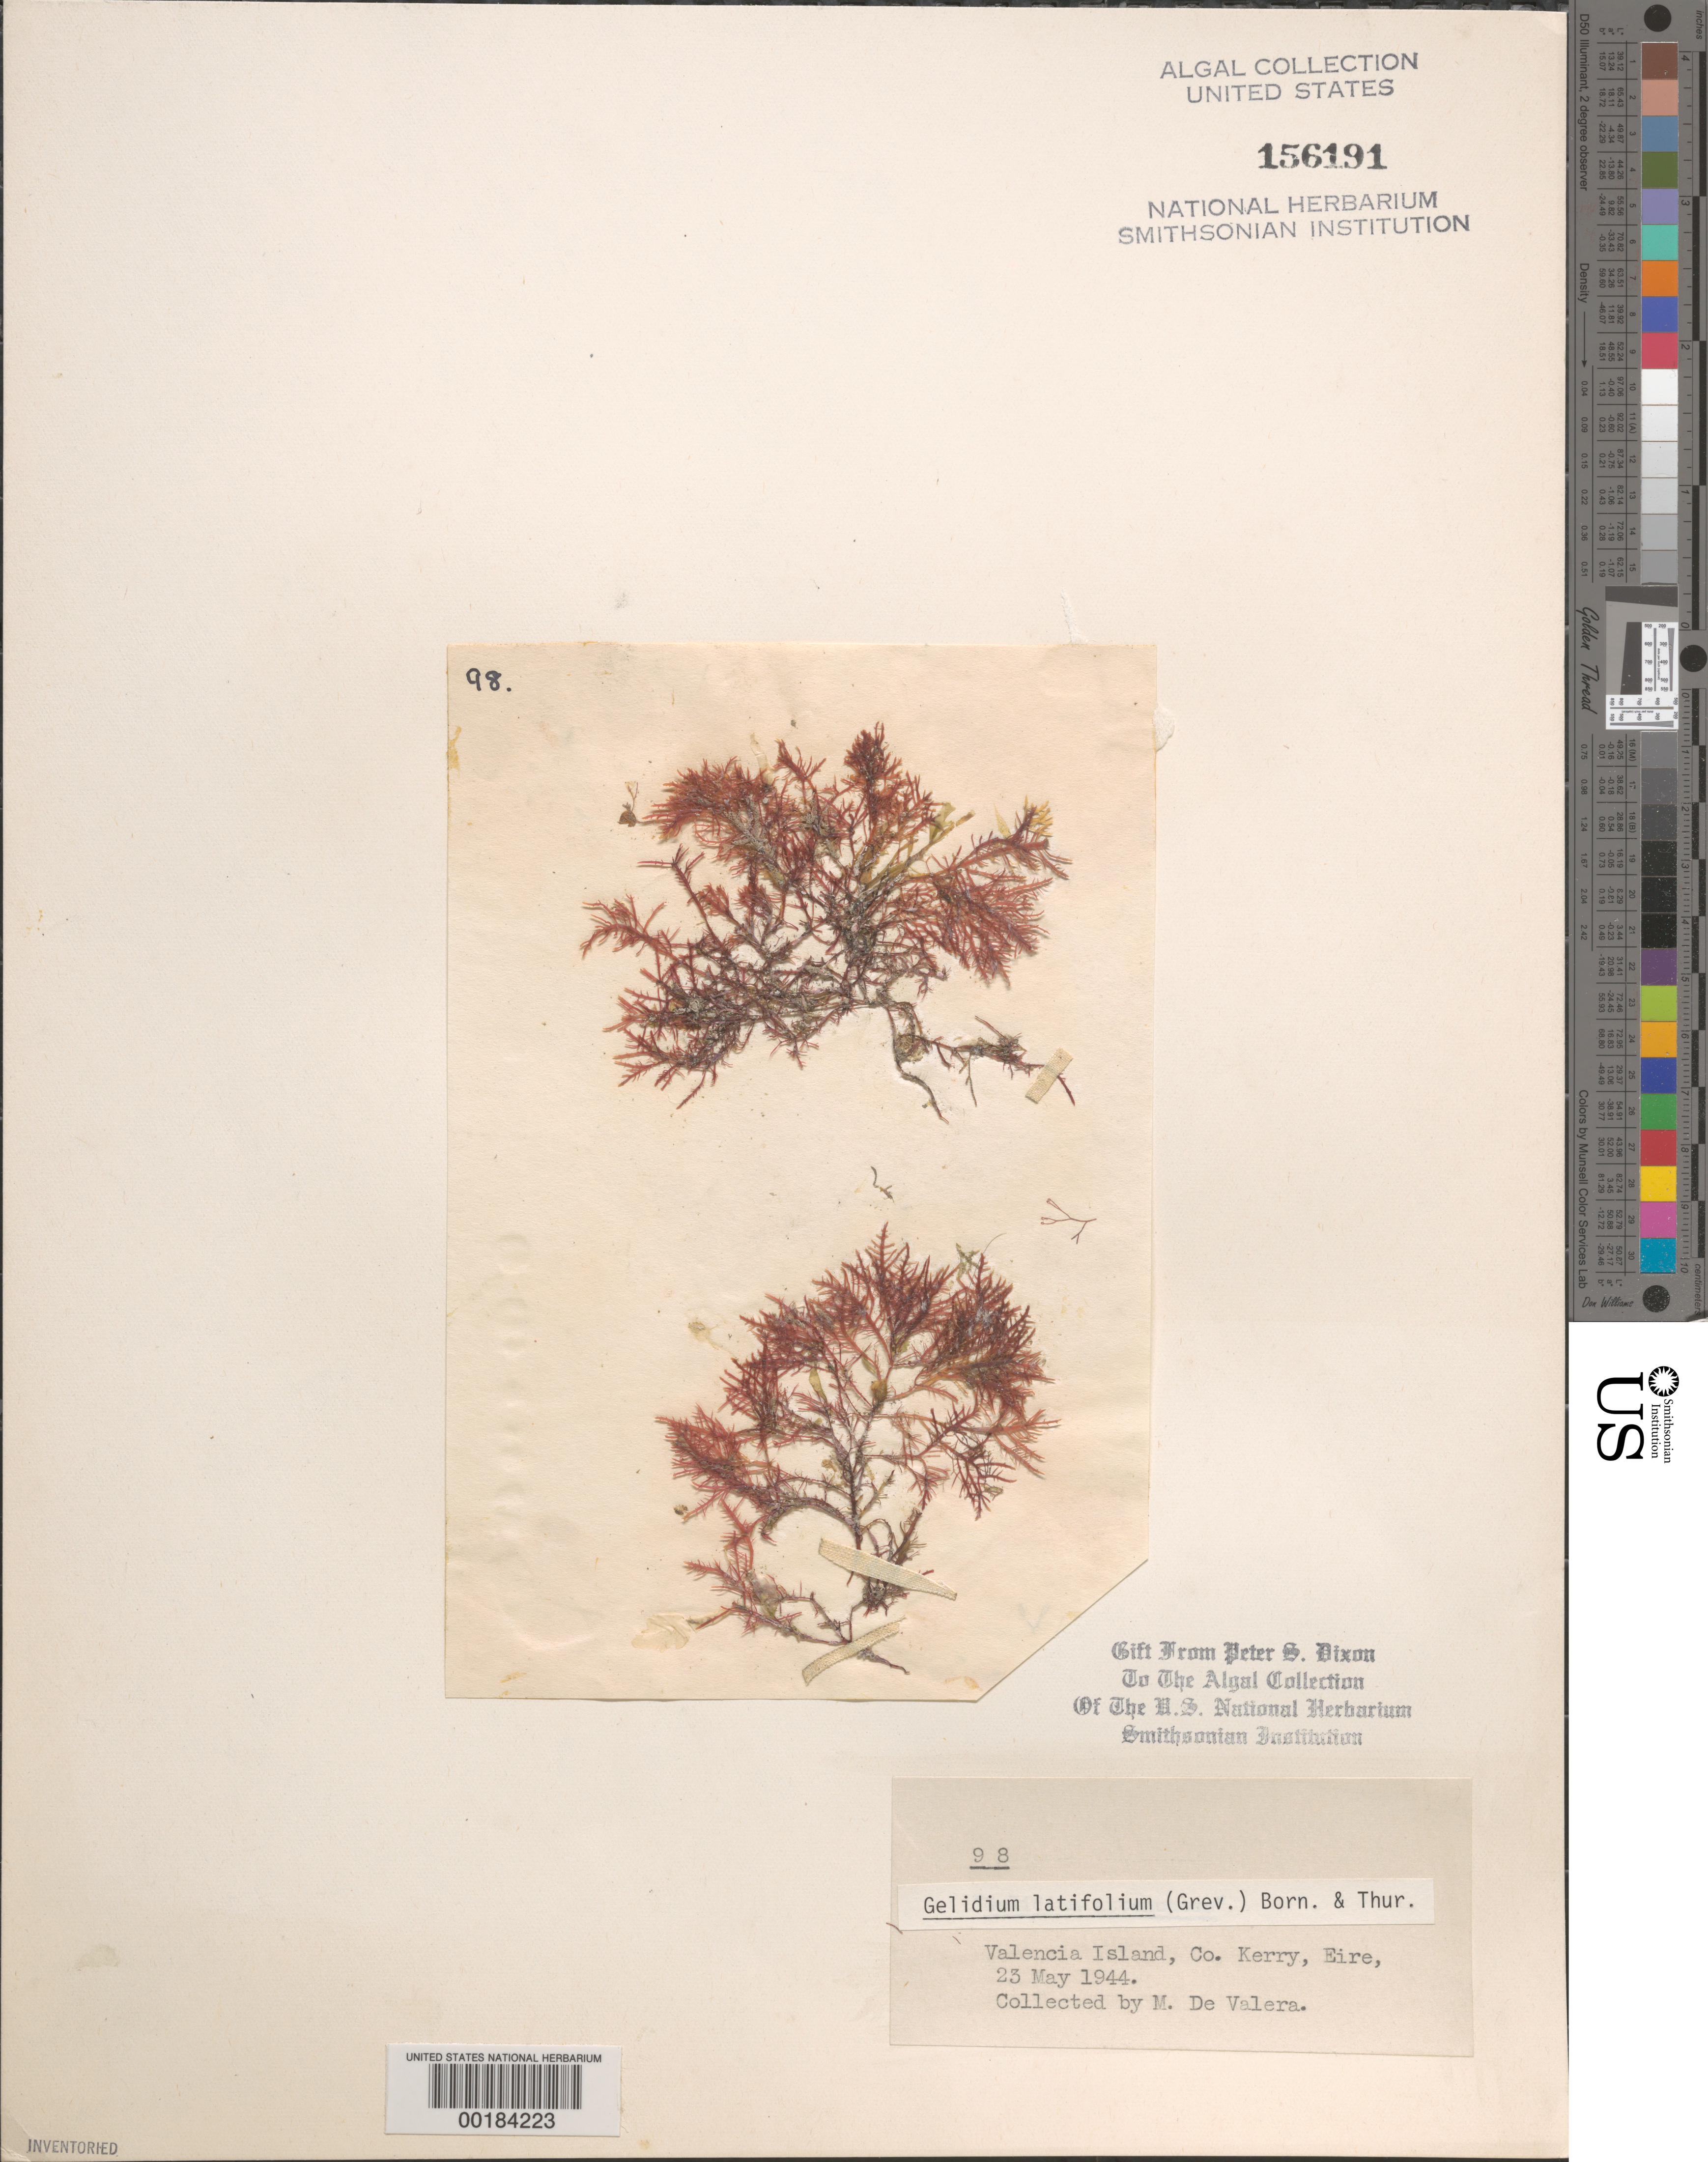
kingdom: Plantae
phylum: Rhodophyta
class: Florideophyceae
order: Gelidiales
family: Gelidiaceae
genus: Gelidium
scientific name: Gelidium spinosum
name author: (S.G. Gmel.) P.C. Silva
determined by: Algae name updating Project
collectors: M. De Valera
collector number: PSD 98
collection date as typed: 23 May 1944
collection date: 1944-05-23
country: Ireland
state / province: Munster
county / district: Kerry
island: Valencia Island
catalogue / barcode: US 156191